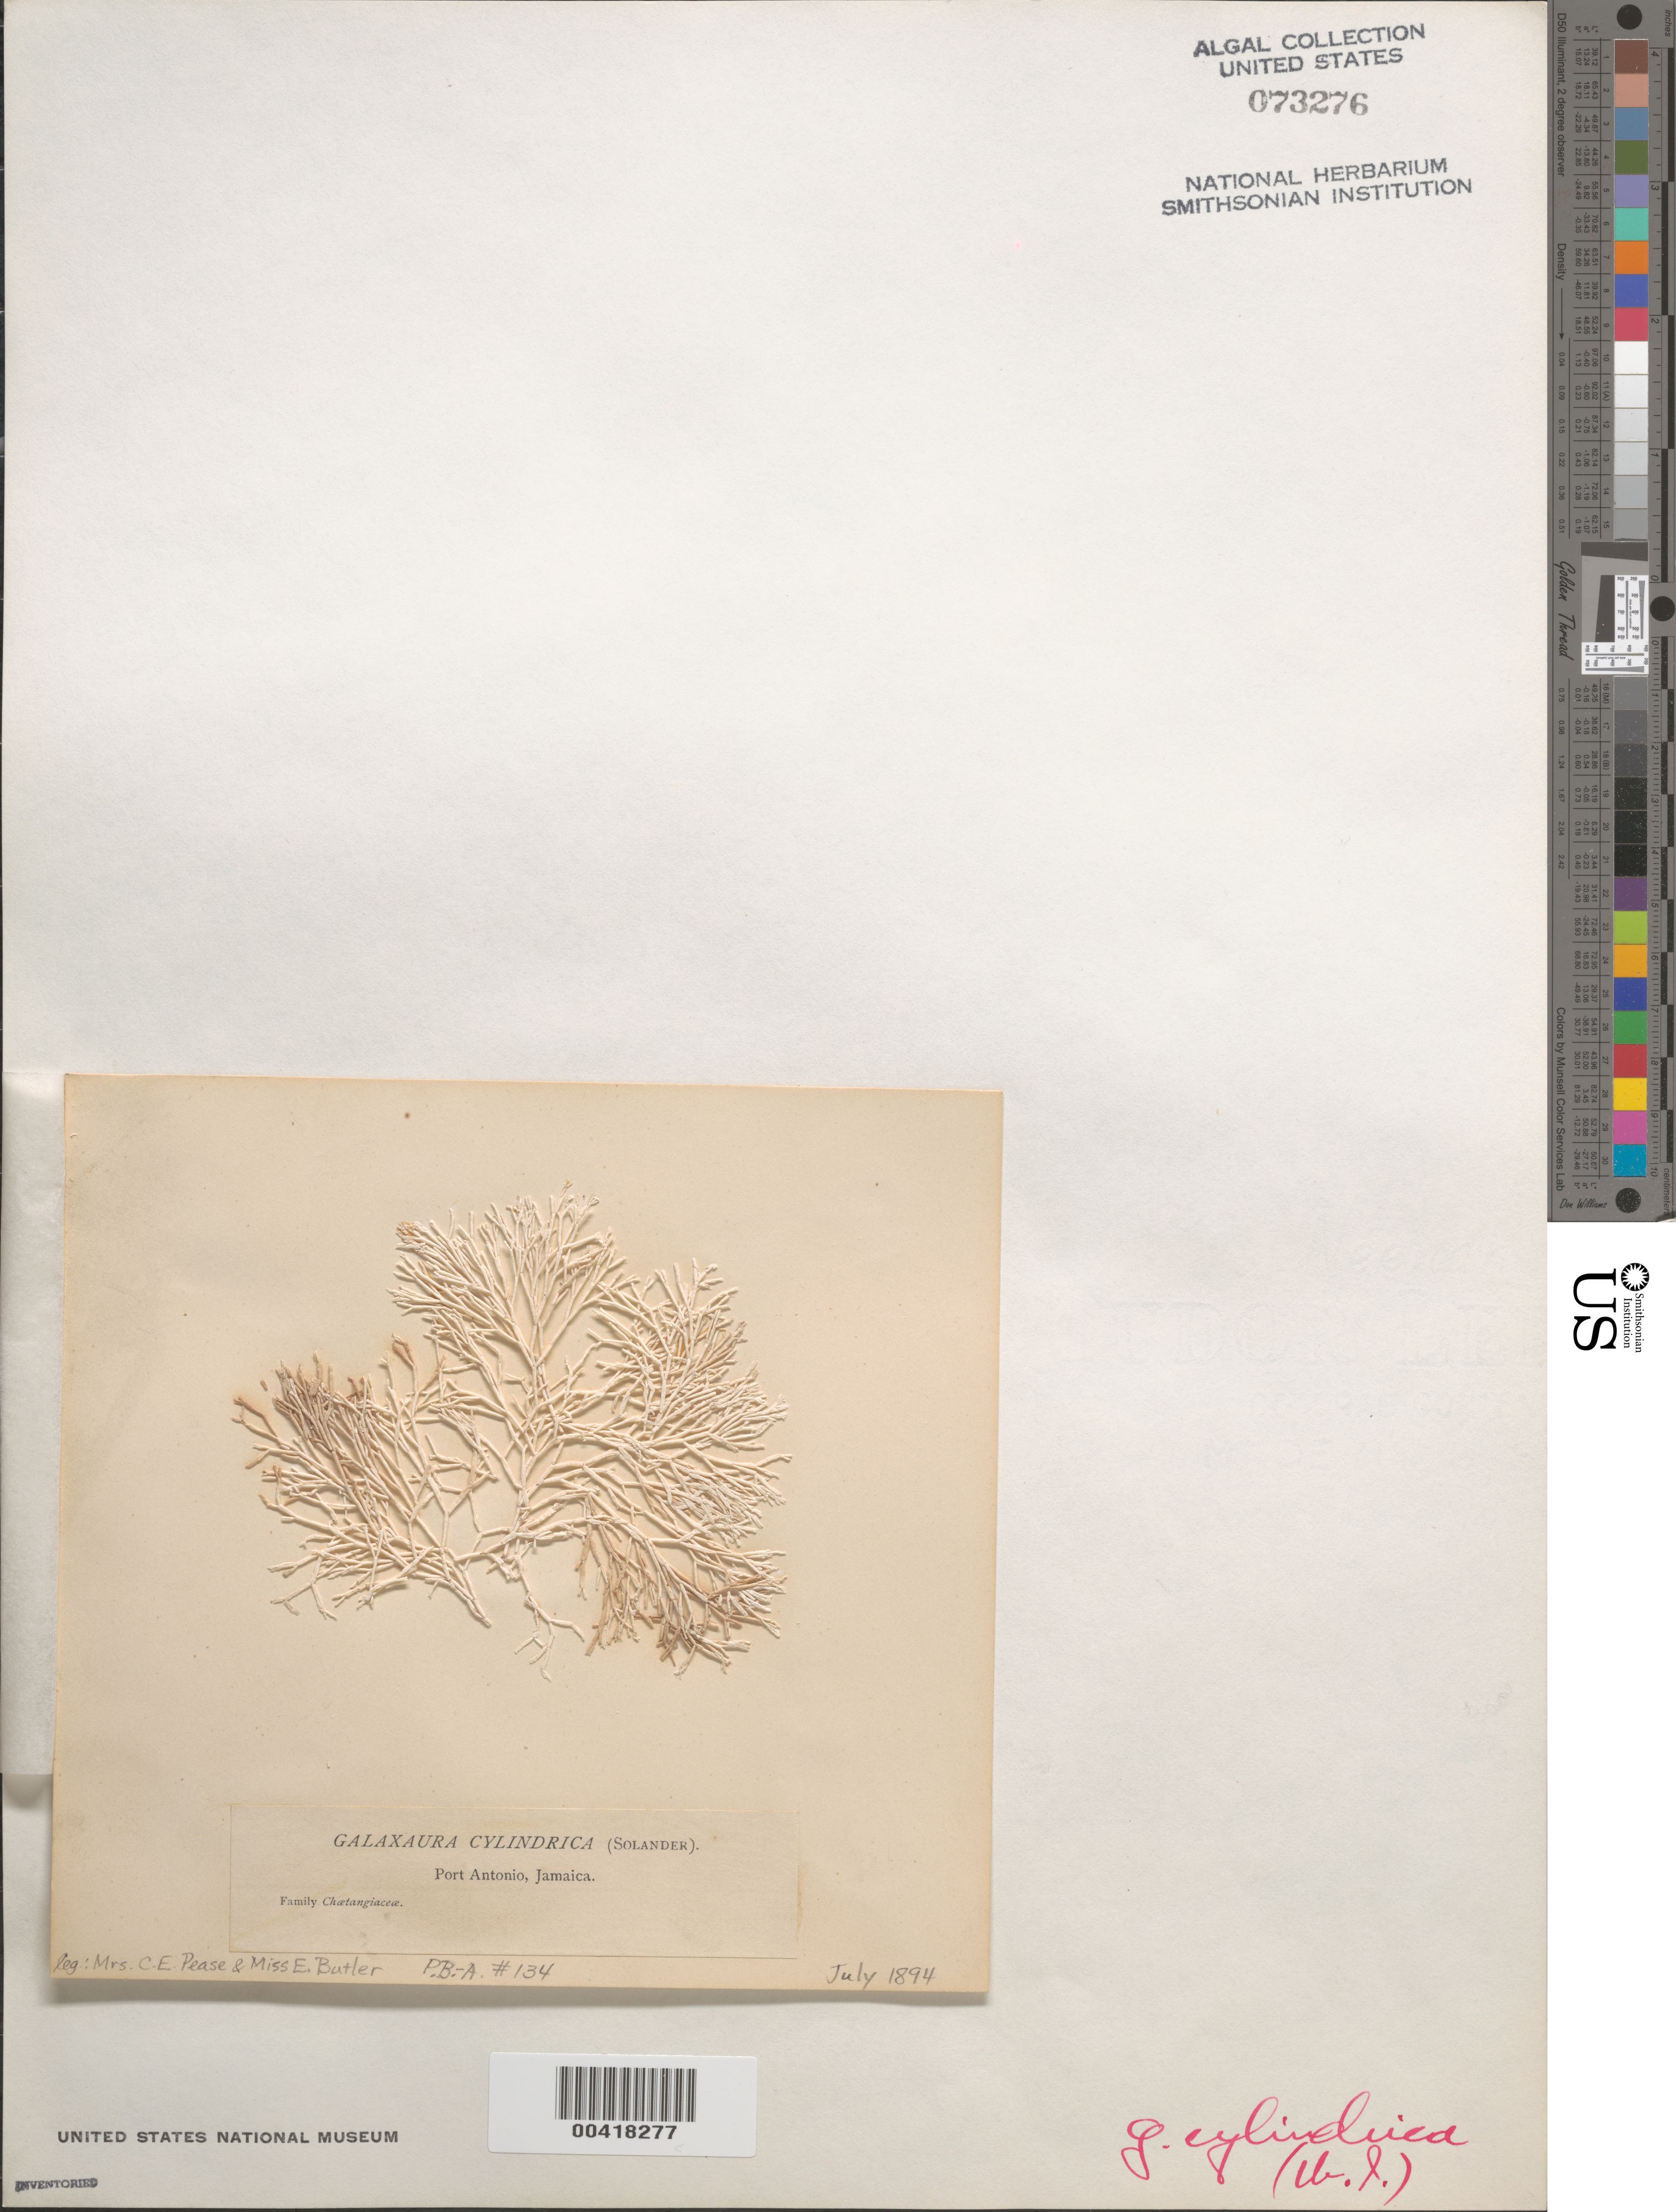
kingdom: Plantae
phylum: Rhodophyta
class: Florideophyceae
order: Nemaliales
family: Galaxauraceae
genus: Galaxaura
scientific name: Galaxaura rugosa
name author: (Ellis & Sol.) J.V.Lamouroux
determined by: Algae name updating Project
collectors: C. Pease & E. Butler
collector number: PB-A 134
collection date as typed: Jul 1894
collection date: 1894-07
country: Jamaica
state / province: Portland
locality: Port Antonio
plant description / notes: Collins, Holden & Setchell, Phycotheca Boreali-Americana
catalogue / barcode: US 73276